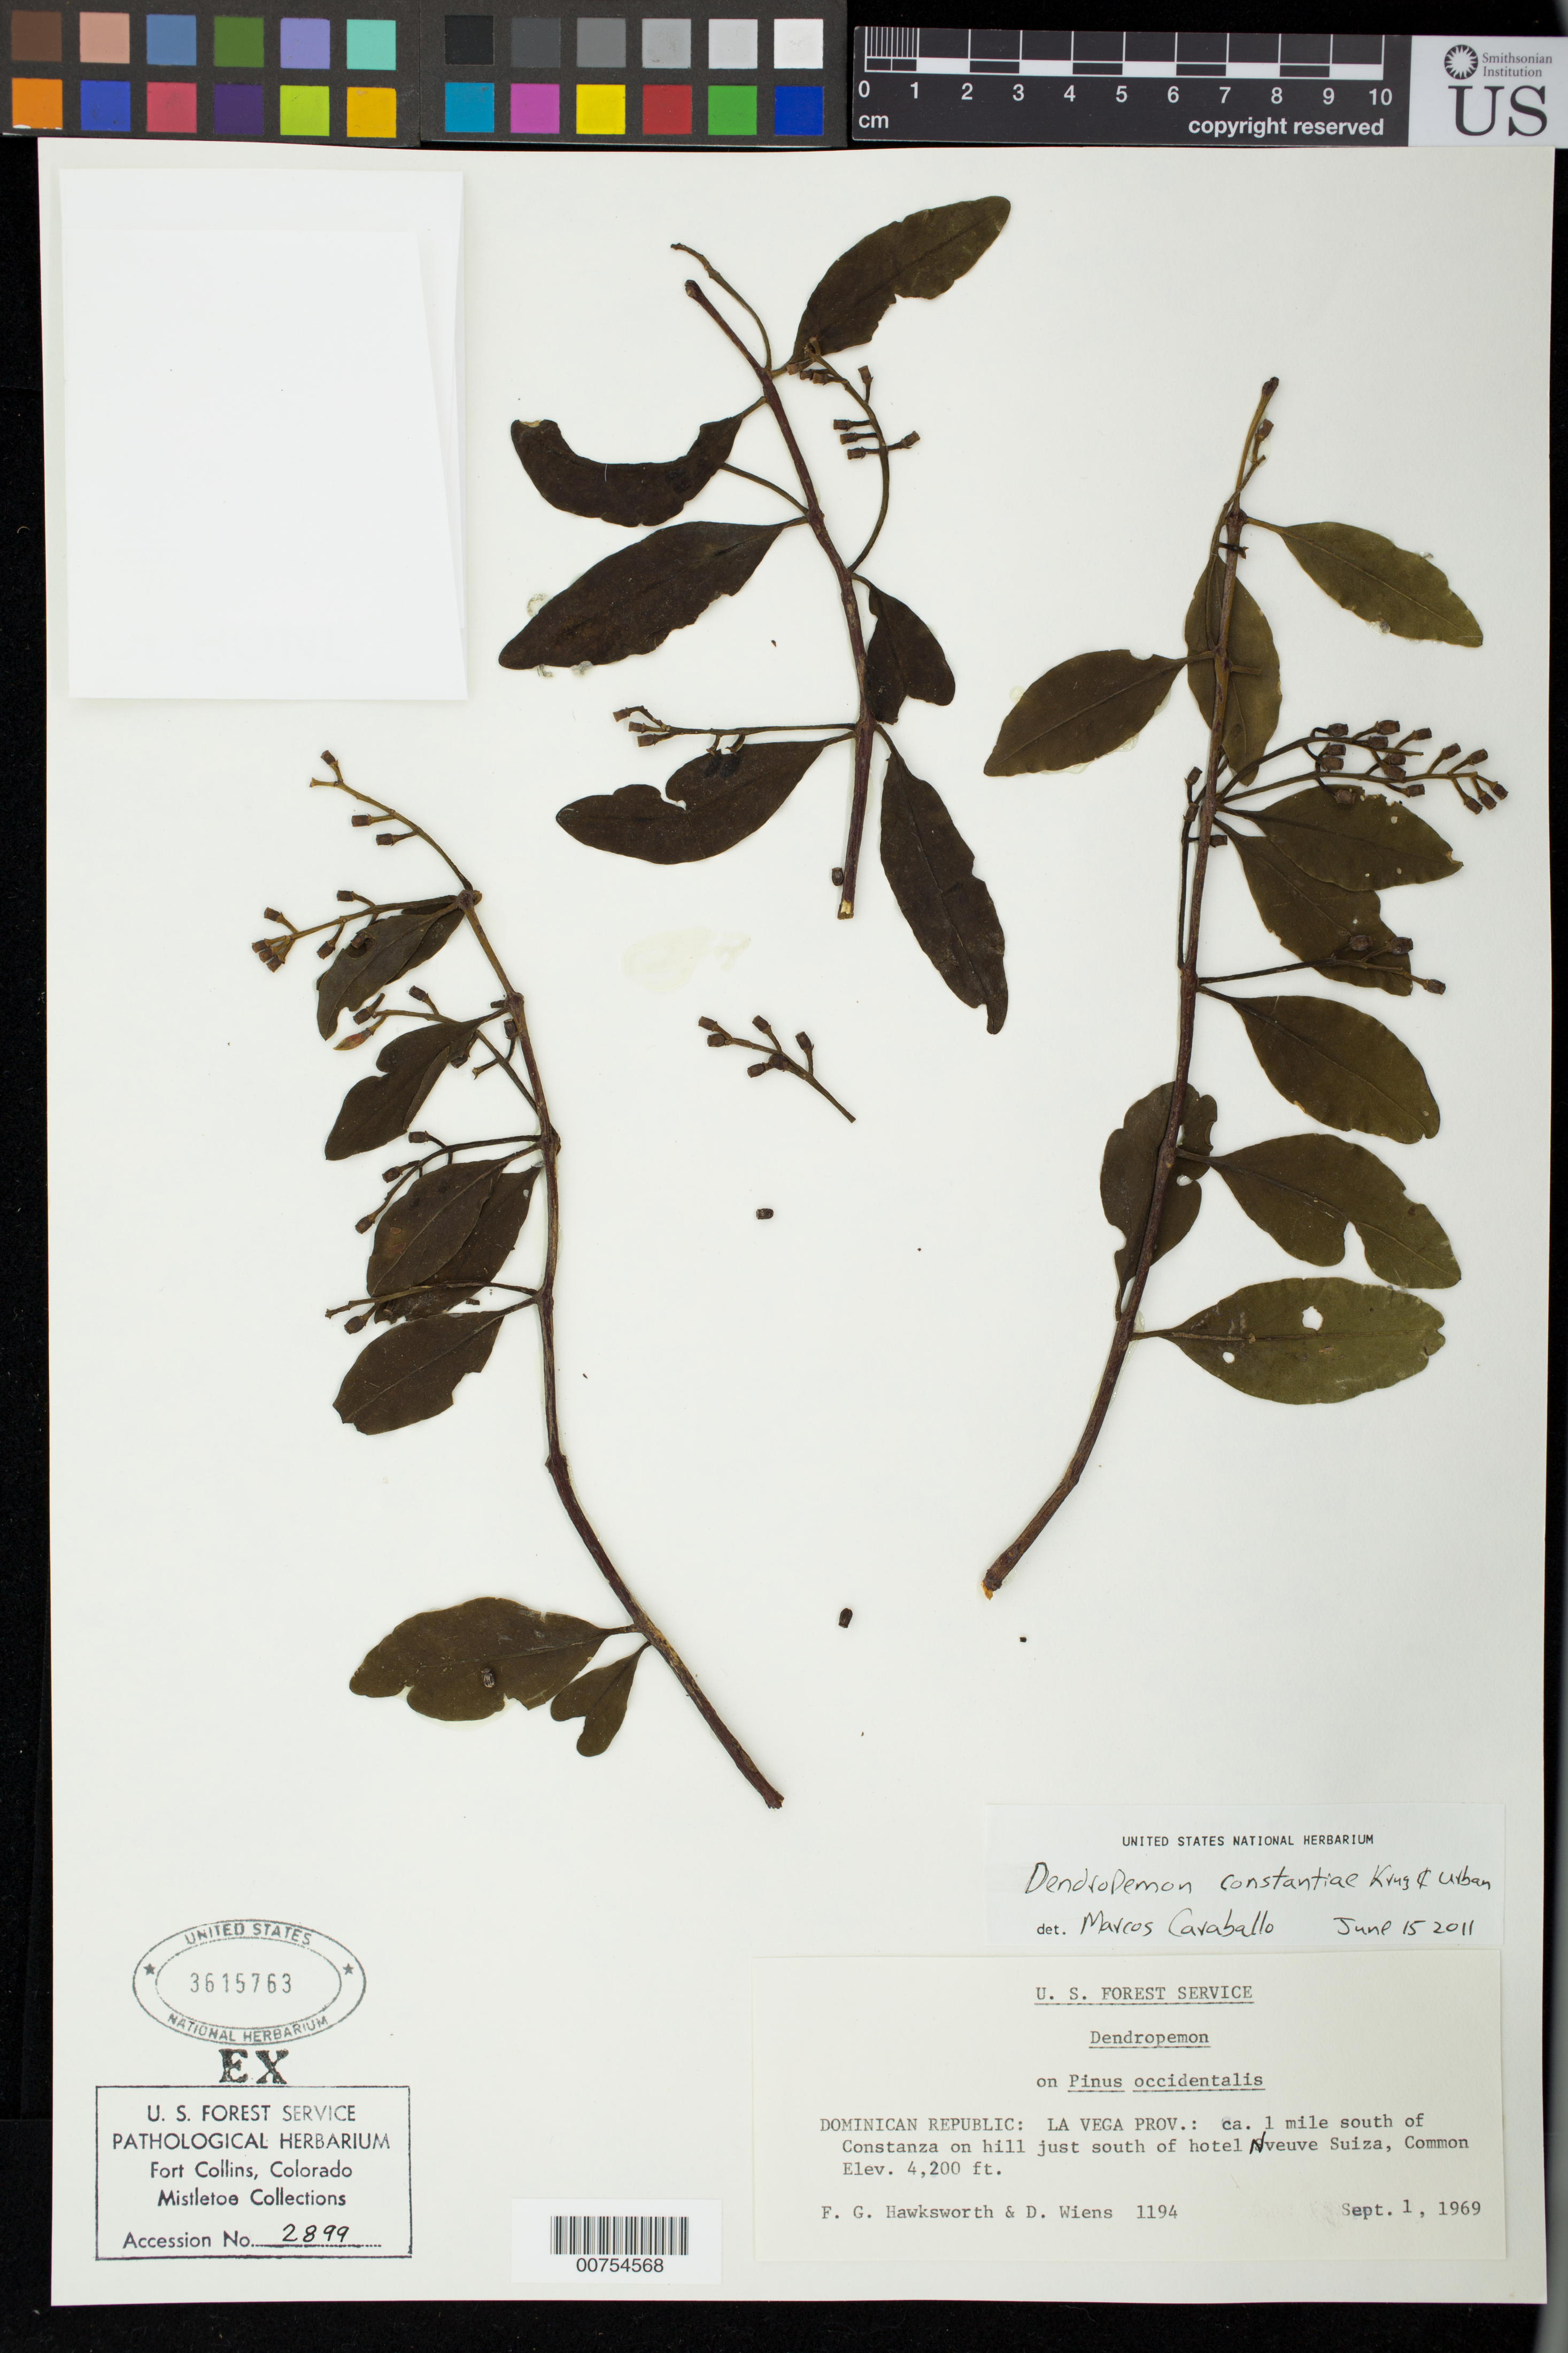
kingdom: Plantae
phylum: Tracheophyta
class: Pinopsida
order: Pinales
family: Pinaceae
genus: Pinus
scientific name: Pinus occidentalis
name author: Sw.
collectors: F. G. Hawksworth & D. Wiens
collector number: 1194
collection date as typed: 1 Sep 1969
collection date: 1969-09-01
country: Dominican Republic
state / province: La Vega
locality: Constanza, 1 mile S, on hill just S of hotel Nueve Suiza.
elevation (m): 1280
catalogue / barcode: US 3615763